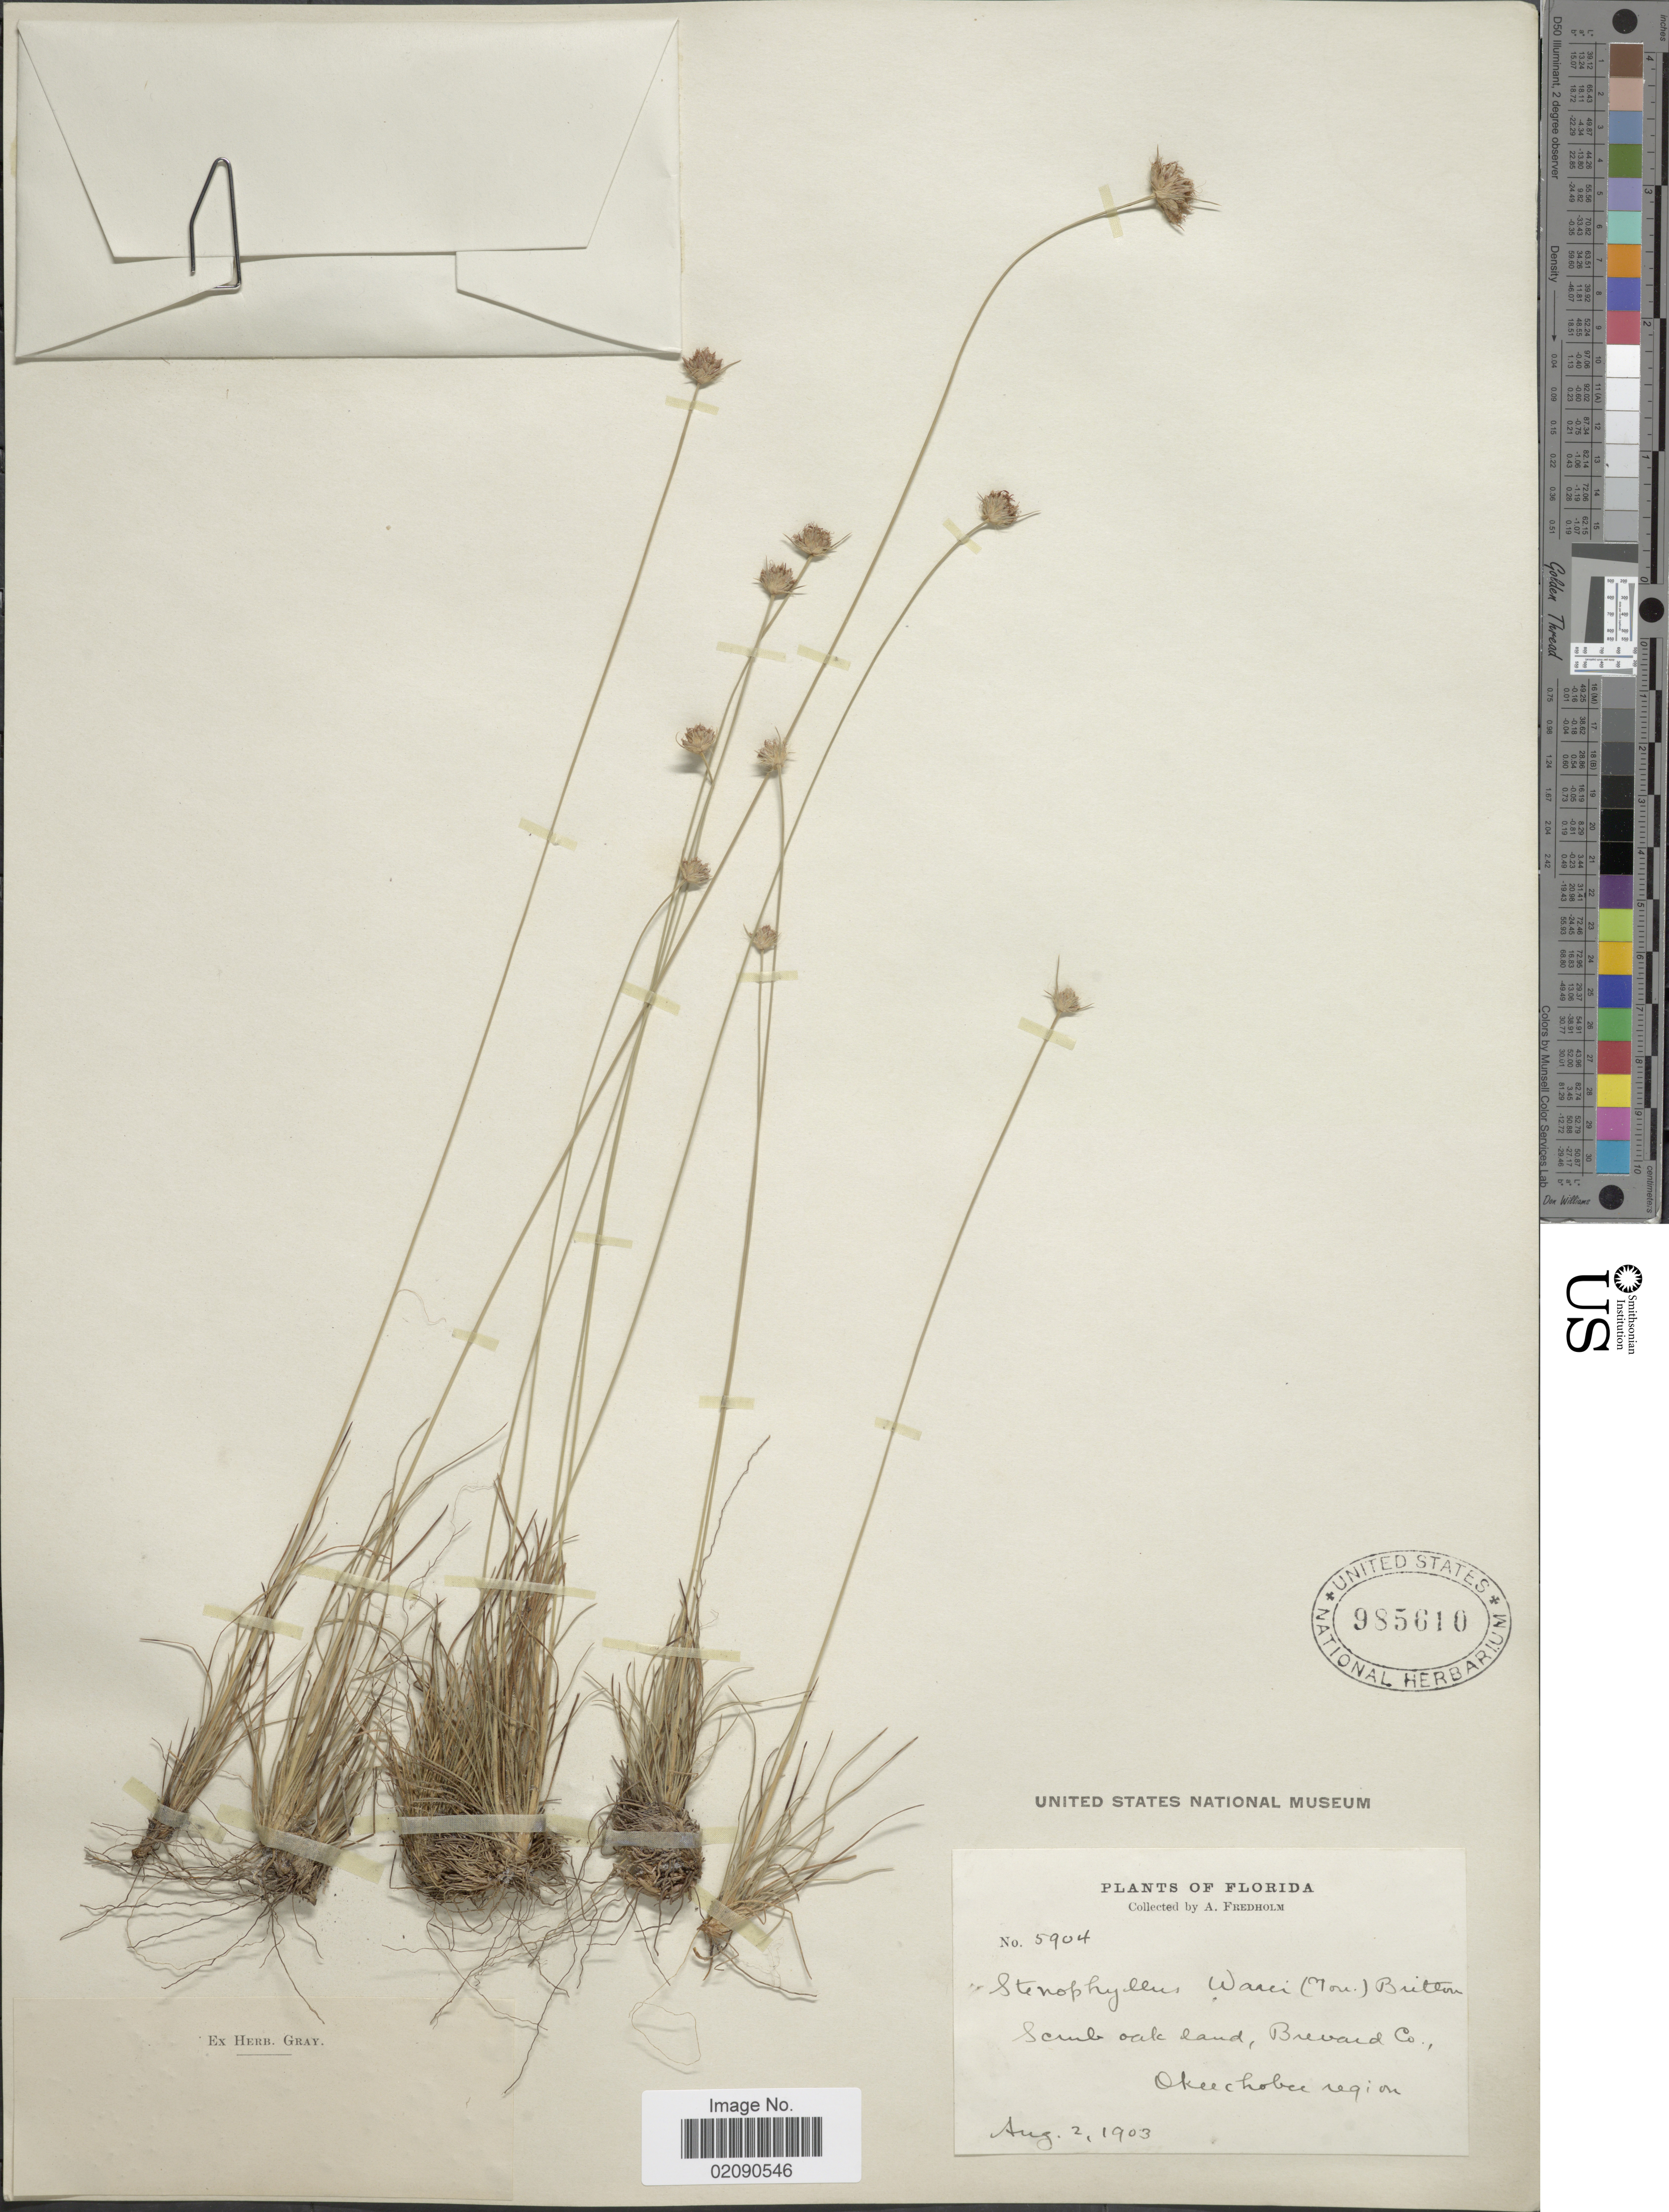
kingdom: Plantae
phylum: Tracheophyta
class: Liliopsida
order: Poales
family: Cyperaceae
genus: Bulbostylis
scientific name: Bulbostylis warei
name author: (Torr.) C.B. Clarke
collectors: A. Fredholm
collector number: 5904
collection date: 1903-08-02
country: United States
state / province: Florida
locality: Scrub oak land, Brevard Co., Okeechobee region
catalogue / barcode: US 985610